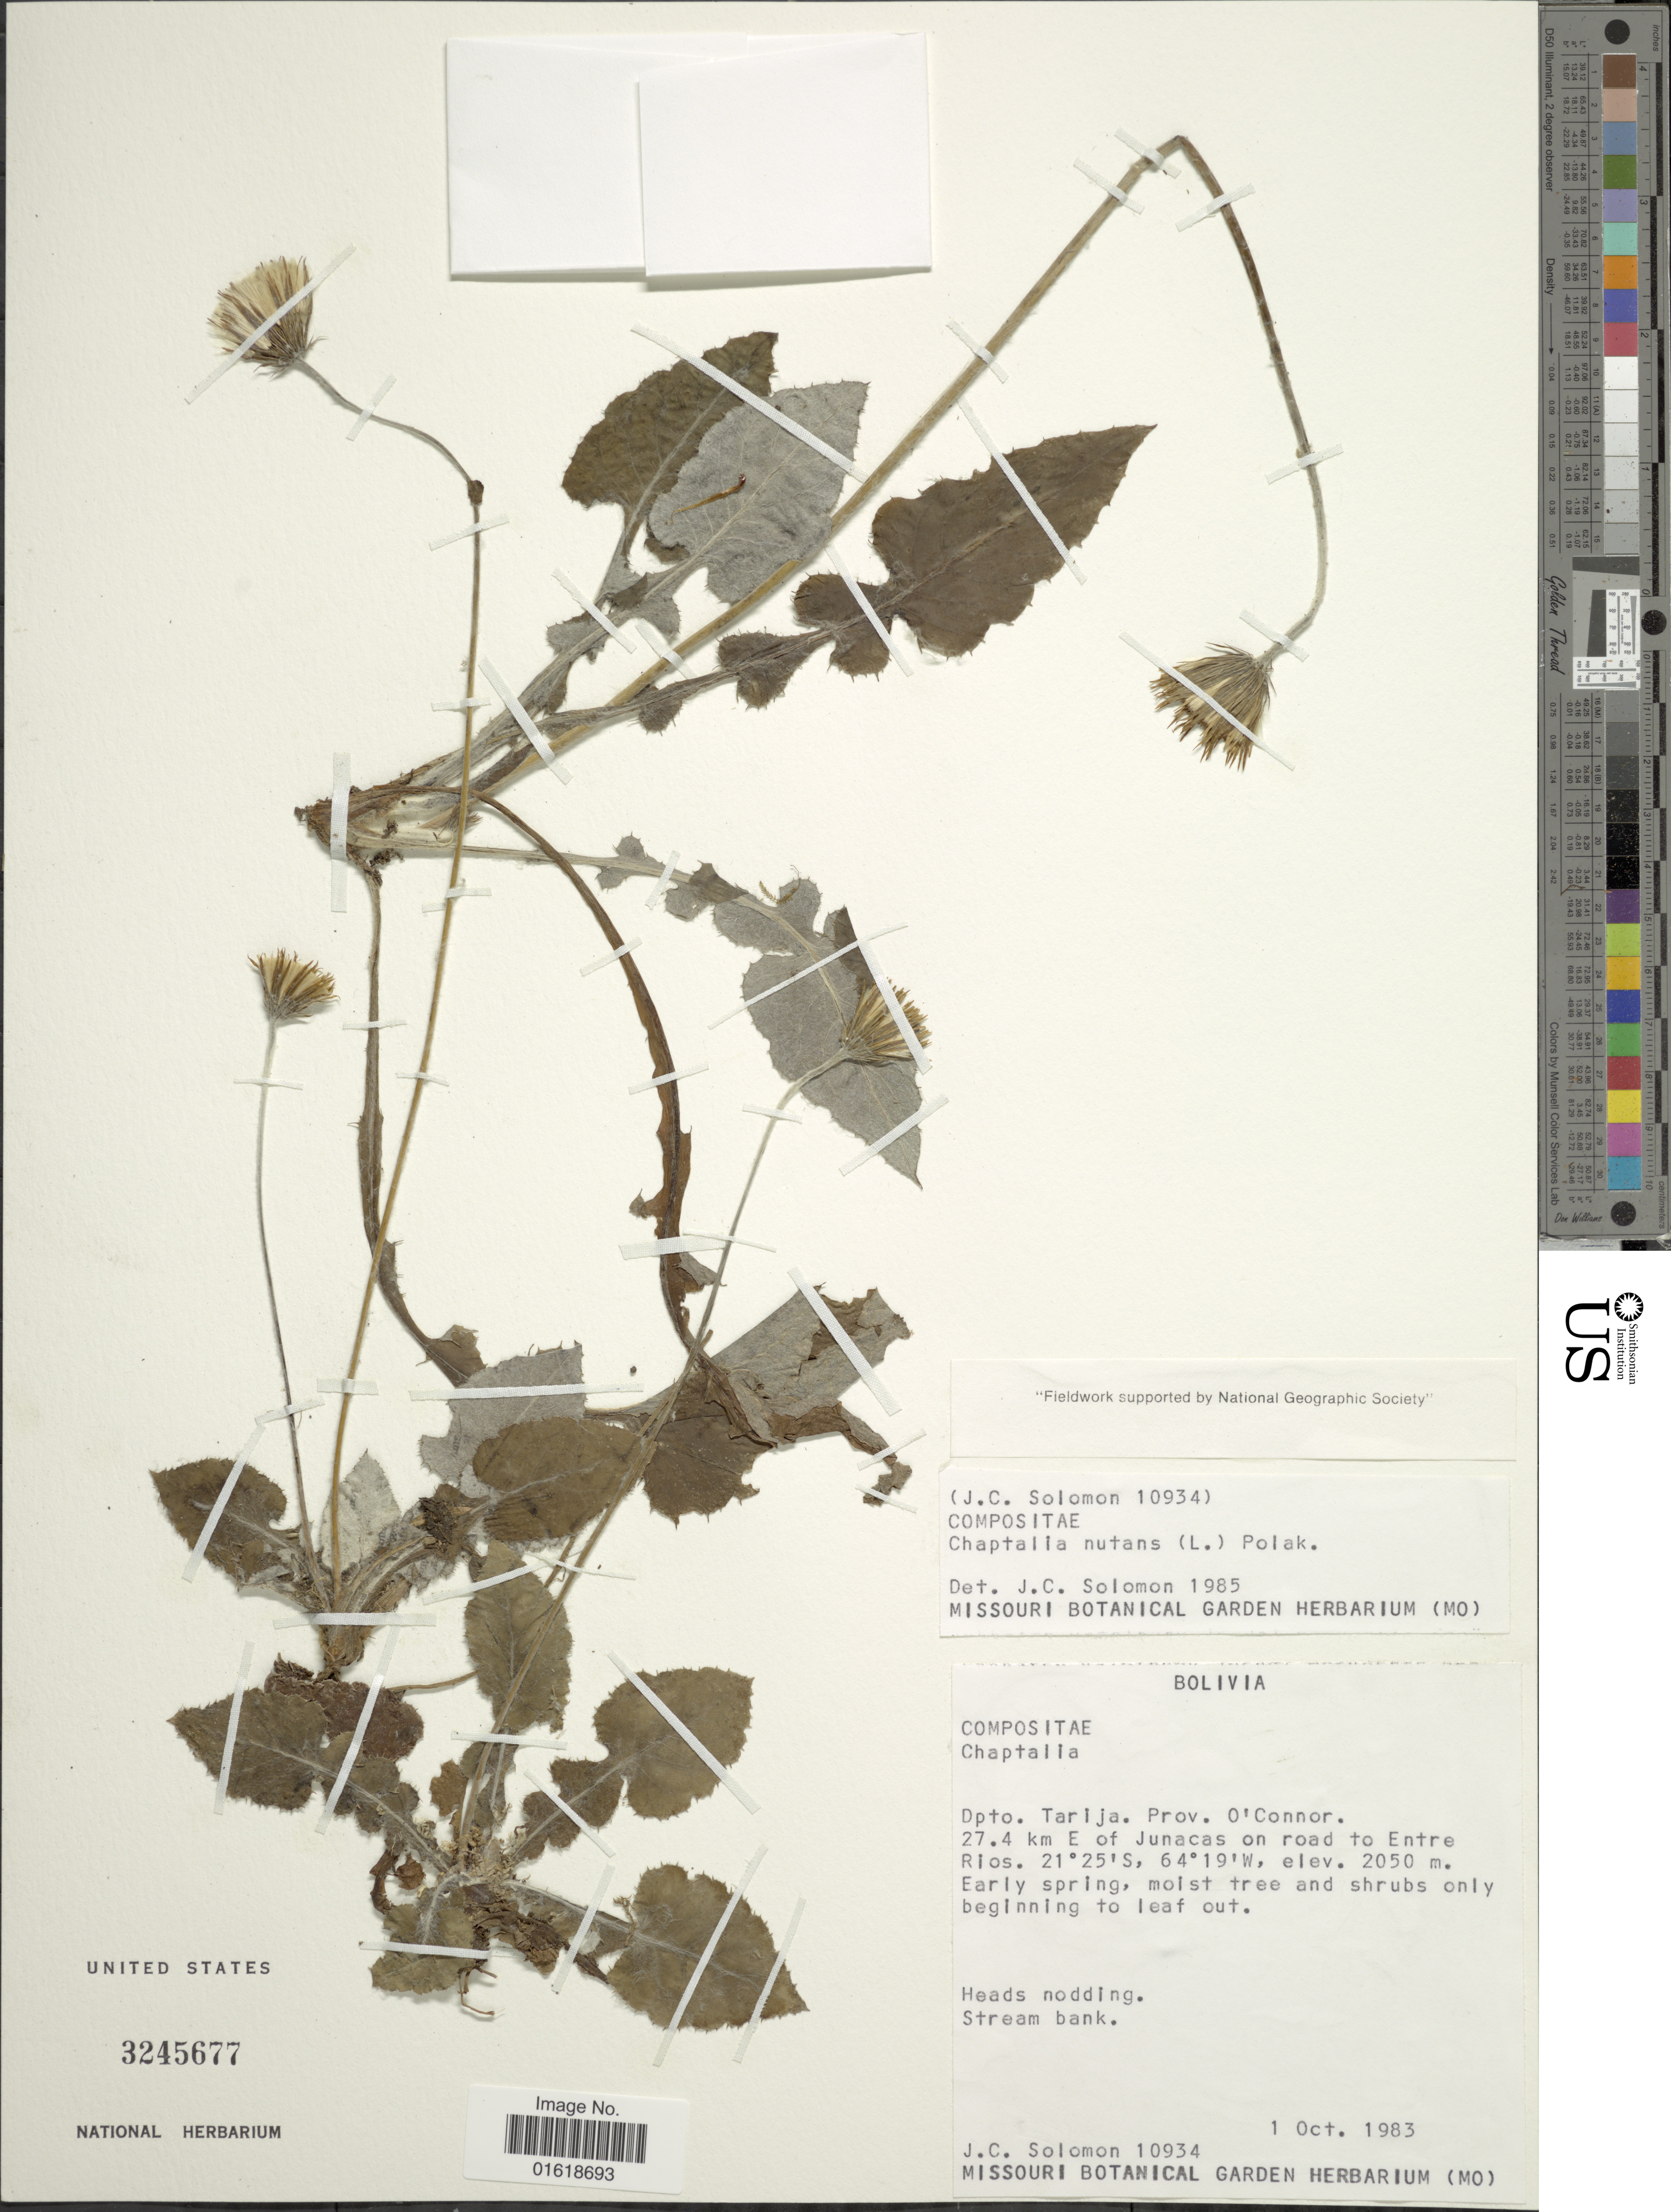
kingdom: Plantae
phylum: Tracheophyta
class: Magnoliopsida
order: Asterales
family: Asteraceae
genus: Chaptalia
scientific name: Chaptalia nutans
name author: (L.) Pol.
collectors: J. C. Solomon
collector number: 10934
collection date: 1983-10-01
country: Bolivia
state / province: Tarija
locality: Dpto. Tarija. Prov. O'Connor. 27.4 km E of Junacas on road to Entre Rios.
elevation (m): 2050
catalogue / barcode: US 3245677